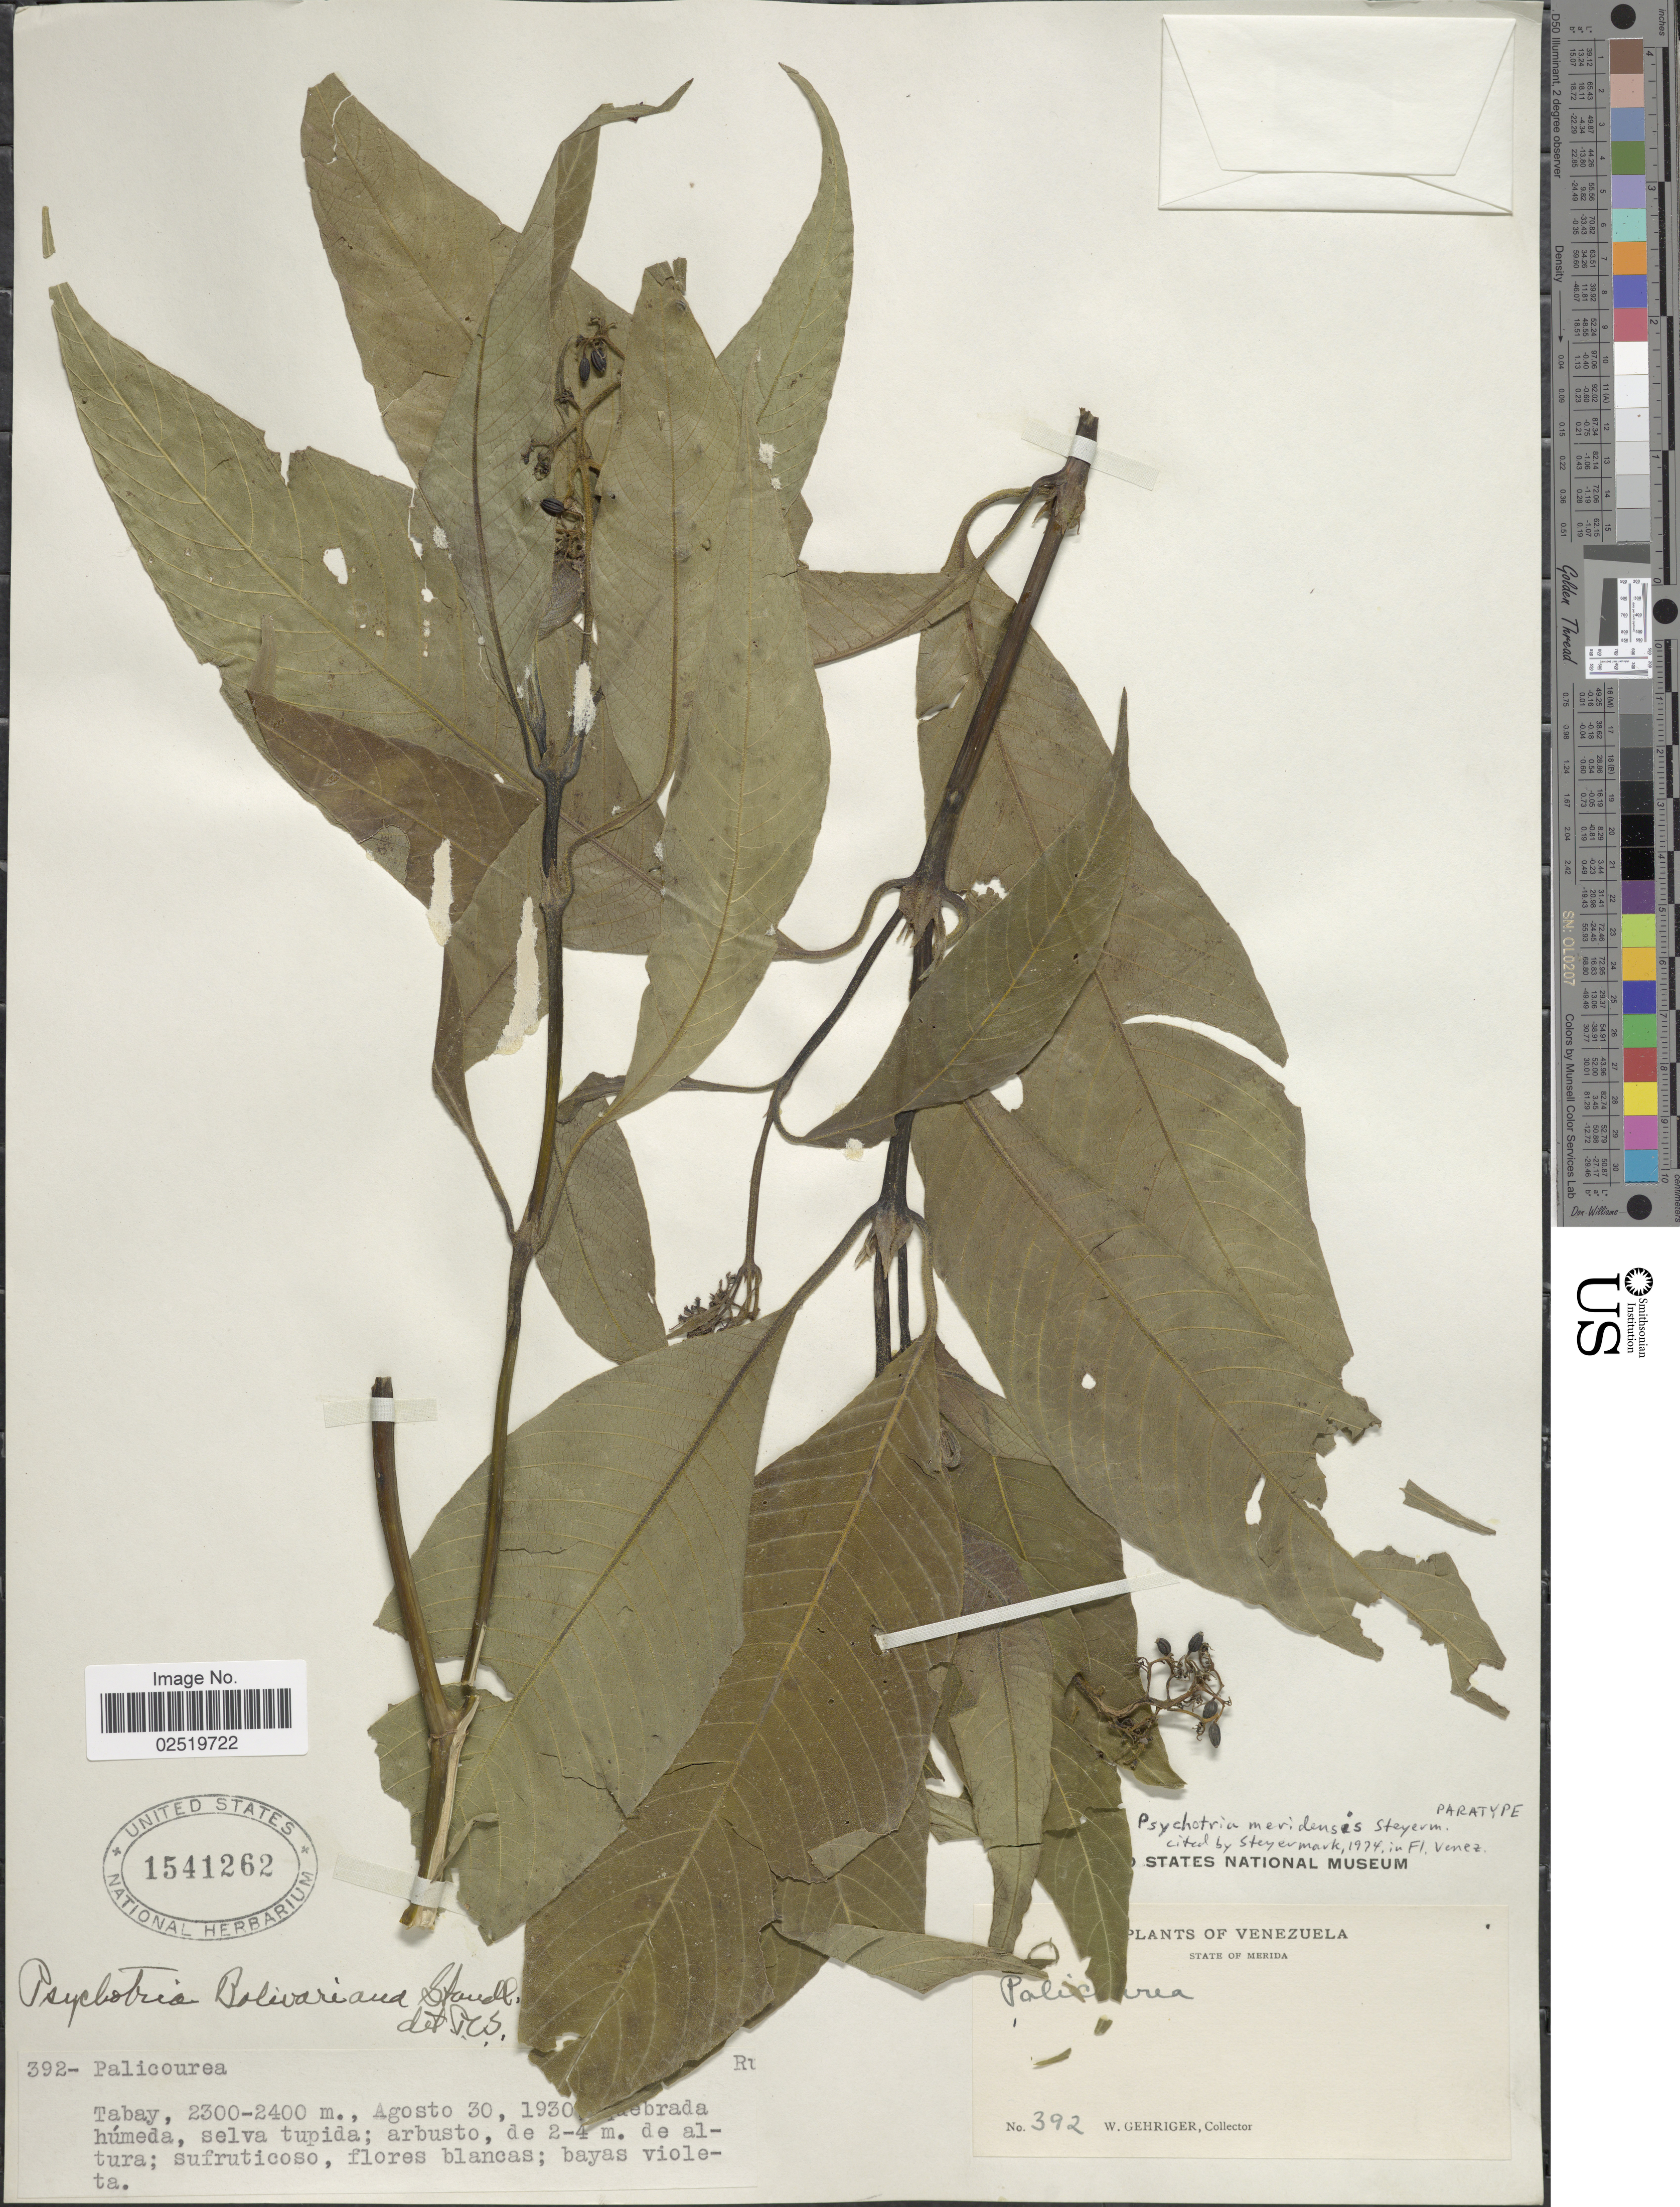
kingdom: Plantae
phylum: Tracheophyta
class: Magnoliopsida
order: Gentianales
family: Rubiaceae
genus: Psychotria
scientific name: Psychotria meridensis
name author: Steyerm.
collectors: W. Gehriger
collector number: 392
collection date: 1930-08-30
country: Venezuela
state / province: Mérida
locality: Tabay.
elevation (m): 2300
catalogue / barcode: US 1541262